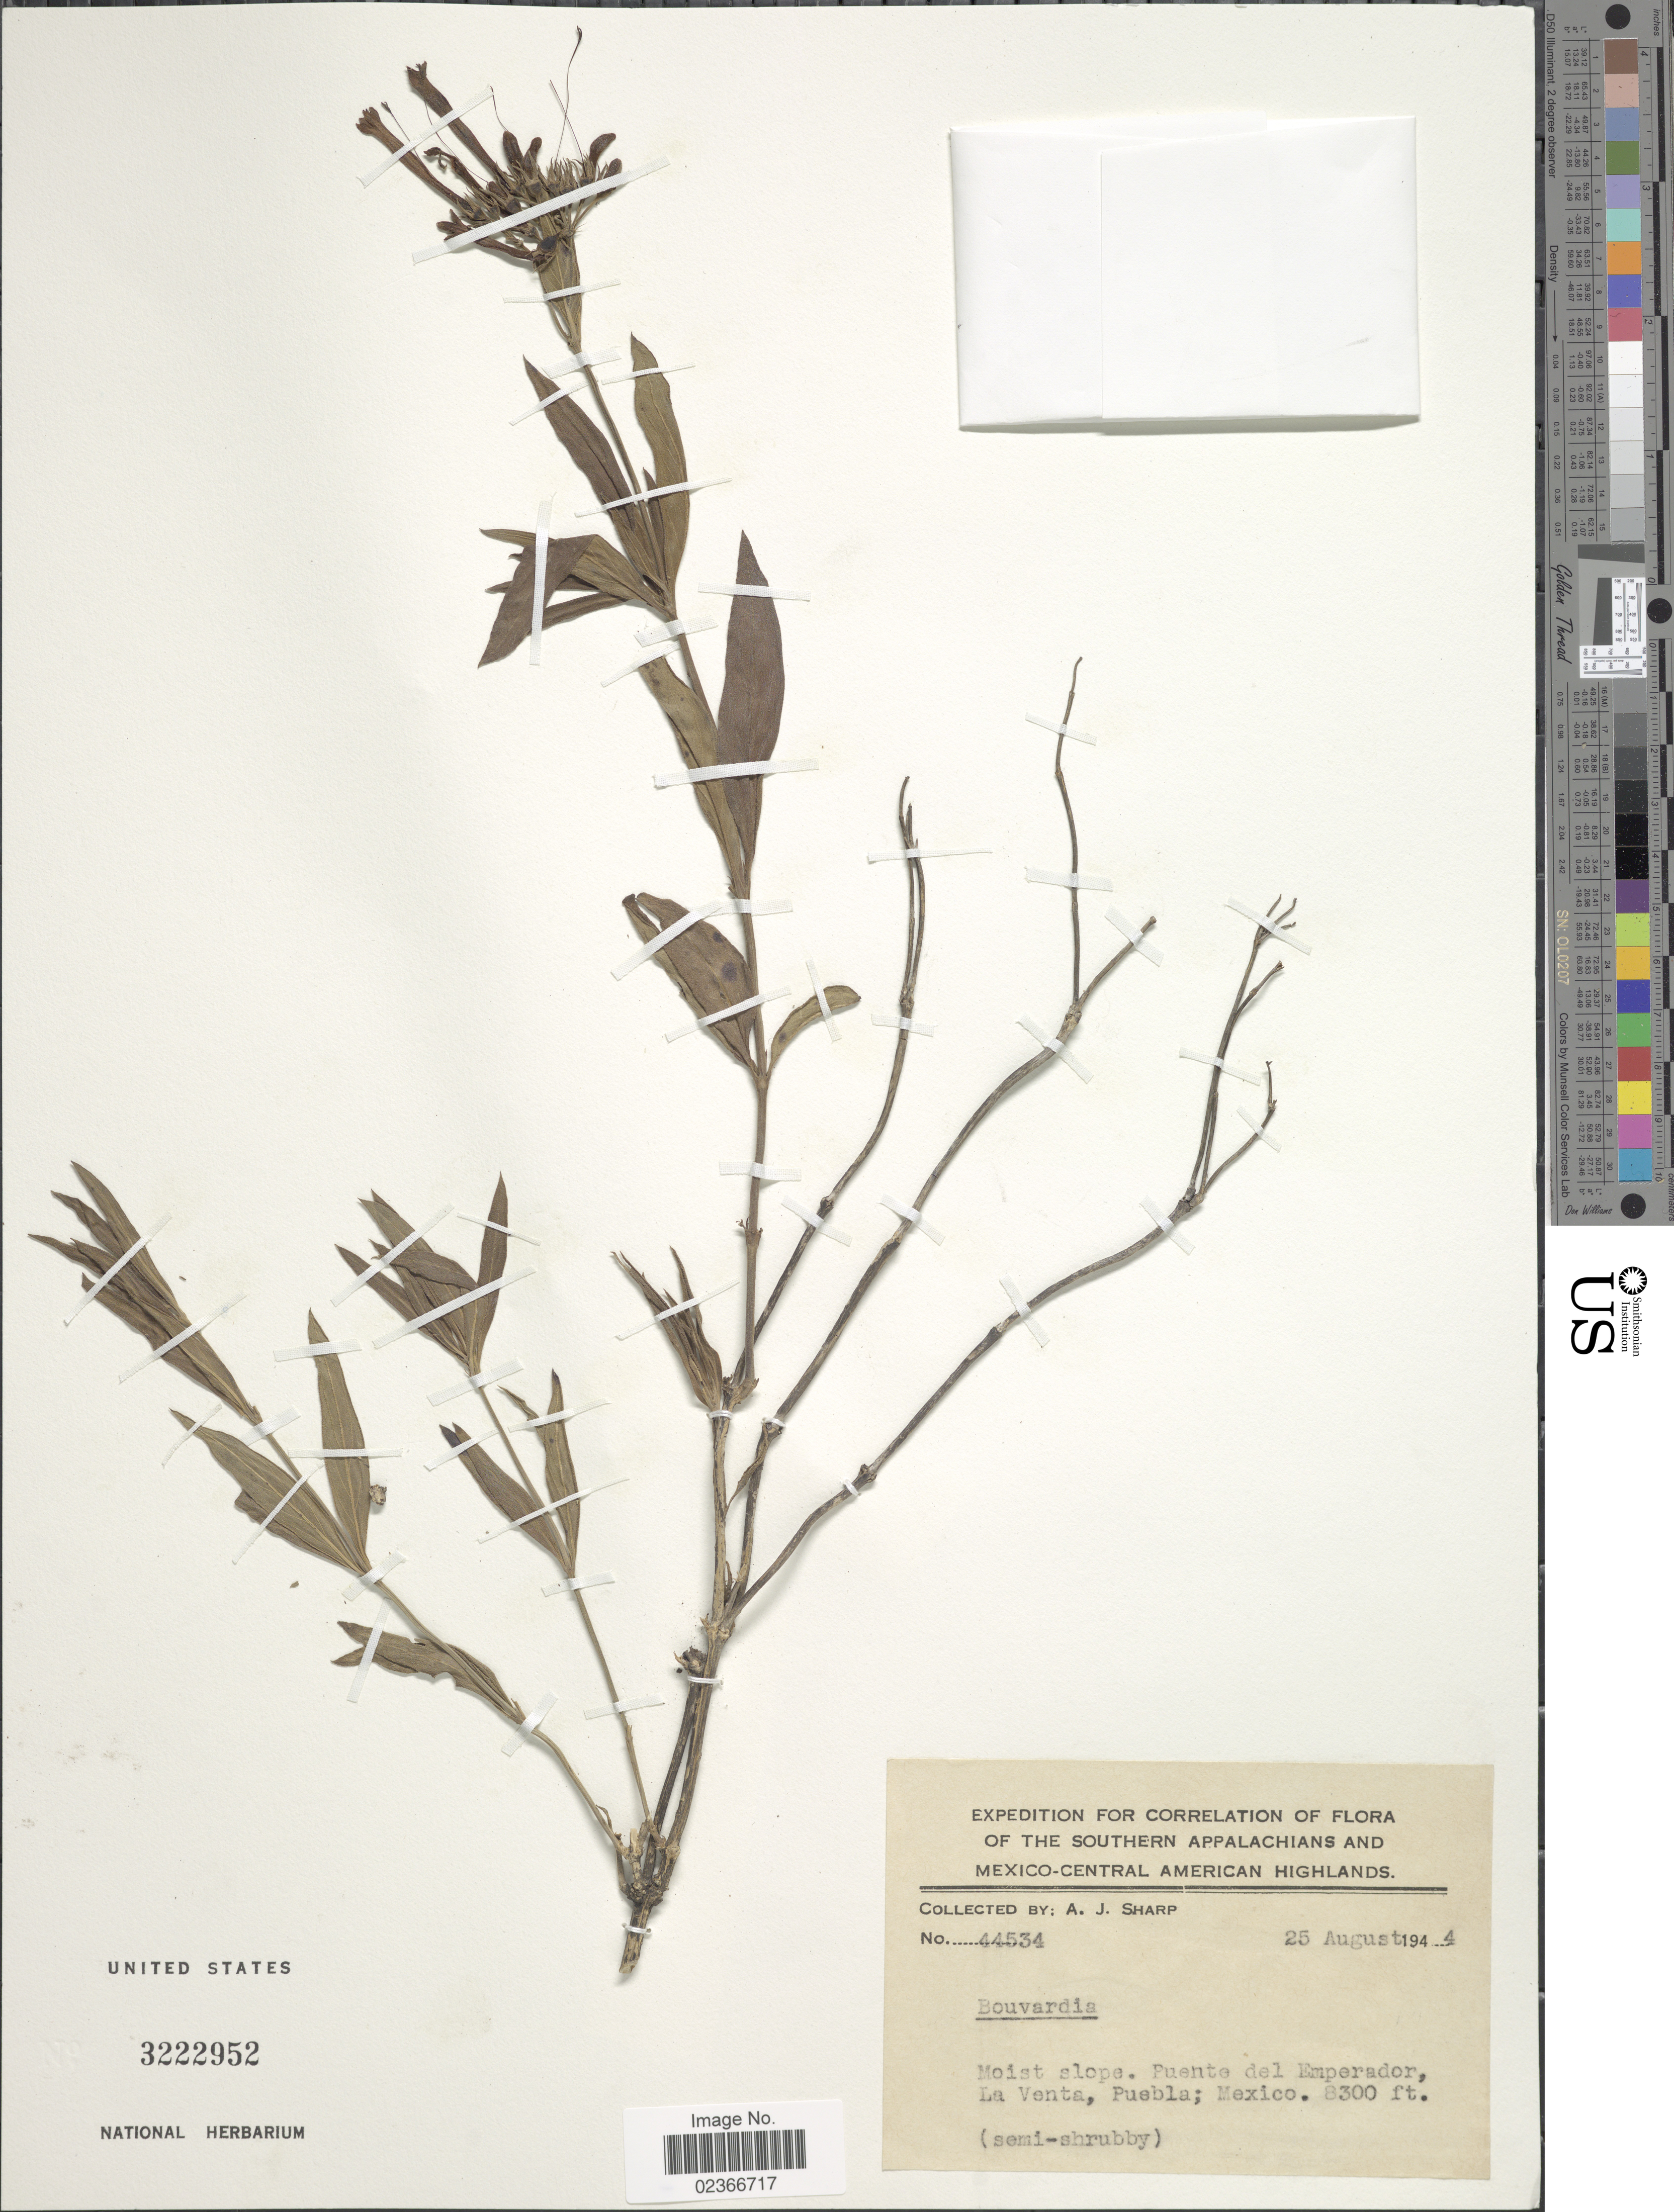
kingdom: Plantae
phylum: Tracheophyta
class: Magnoliopsida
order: Gentianales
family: Rubiaceae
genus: Bouvardia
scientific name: Bouvardia sp.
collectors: A. J. Sharp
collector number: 44534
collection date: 1944-08-25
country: Mexico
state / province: Puebla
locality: Southern Appalachians and Mexico-Central American Highlands. Moist slope, Puenta del Emperador, La Venta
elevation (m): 2530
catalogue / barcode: US 3222952